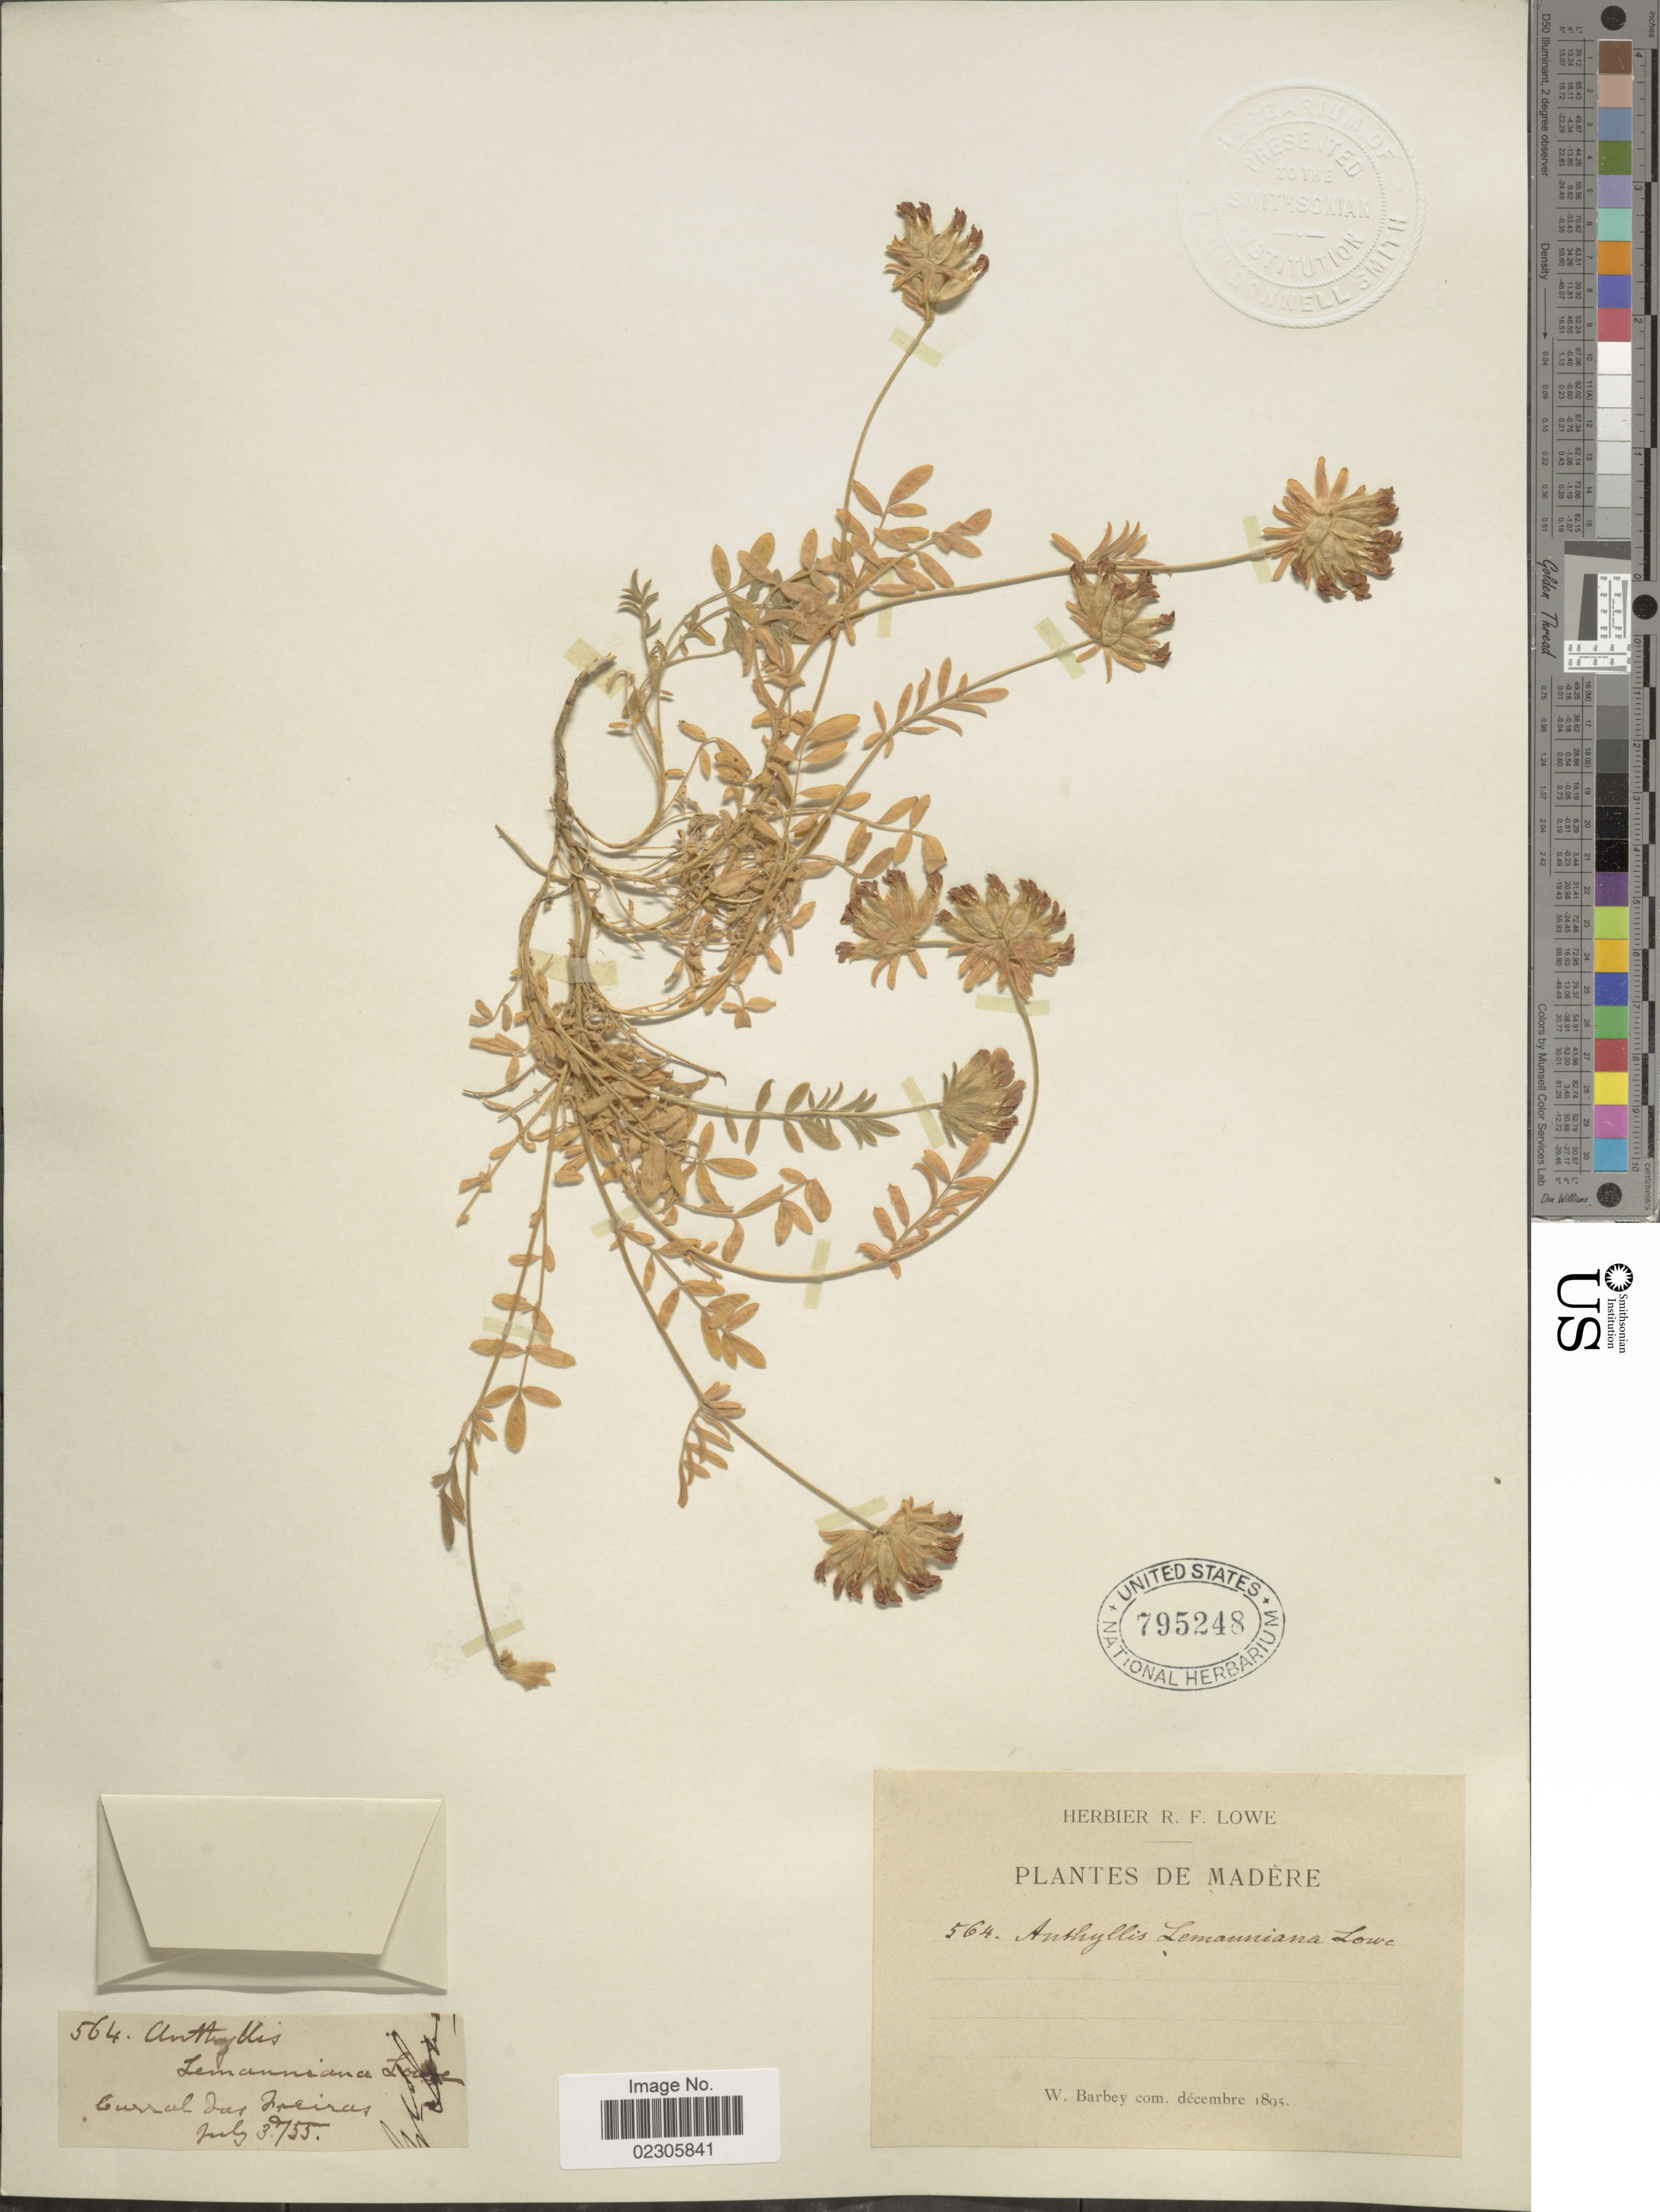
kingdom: Plantae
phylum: Tracheophyta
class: Magnoliopsida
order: Fabales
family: Fabaceae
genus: Anthyllis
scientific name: Anthyllis lemanniana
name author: Lowe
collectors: ex herb. R. F. Lowe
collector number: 564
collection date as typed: Transcribed d/m/y: 3/7/55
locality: Curral dur Freiras [interpreted]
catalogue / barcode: US 795248